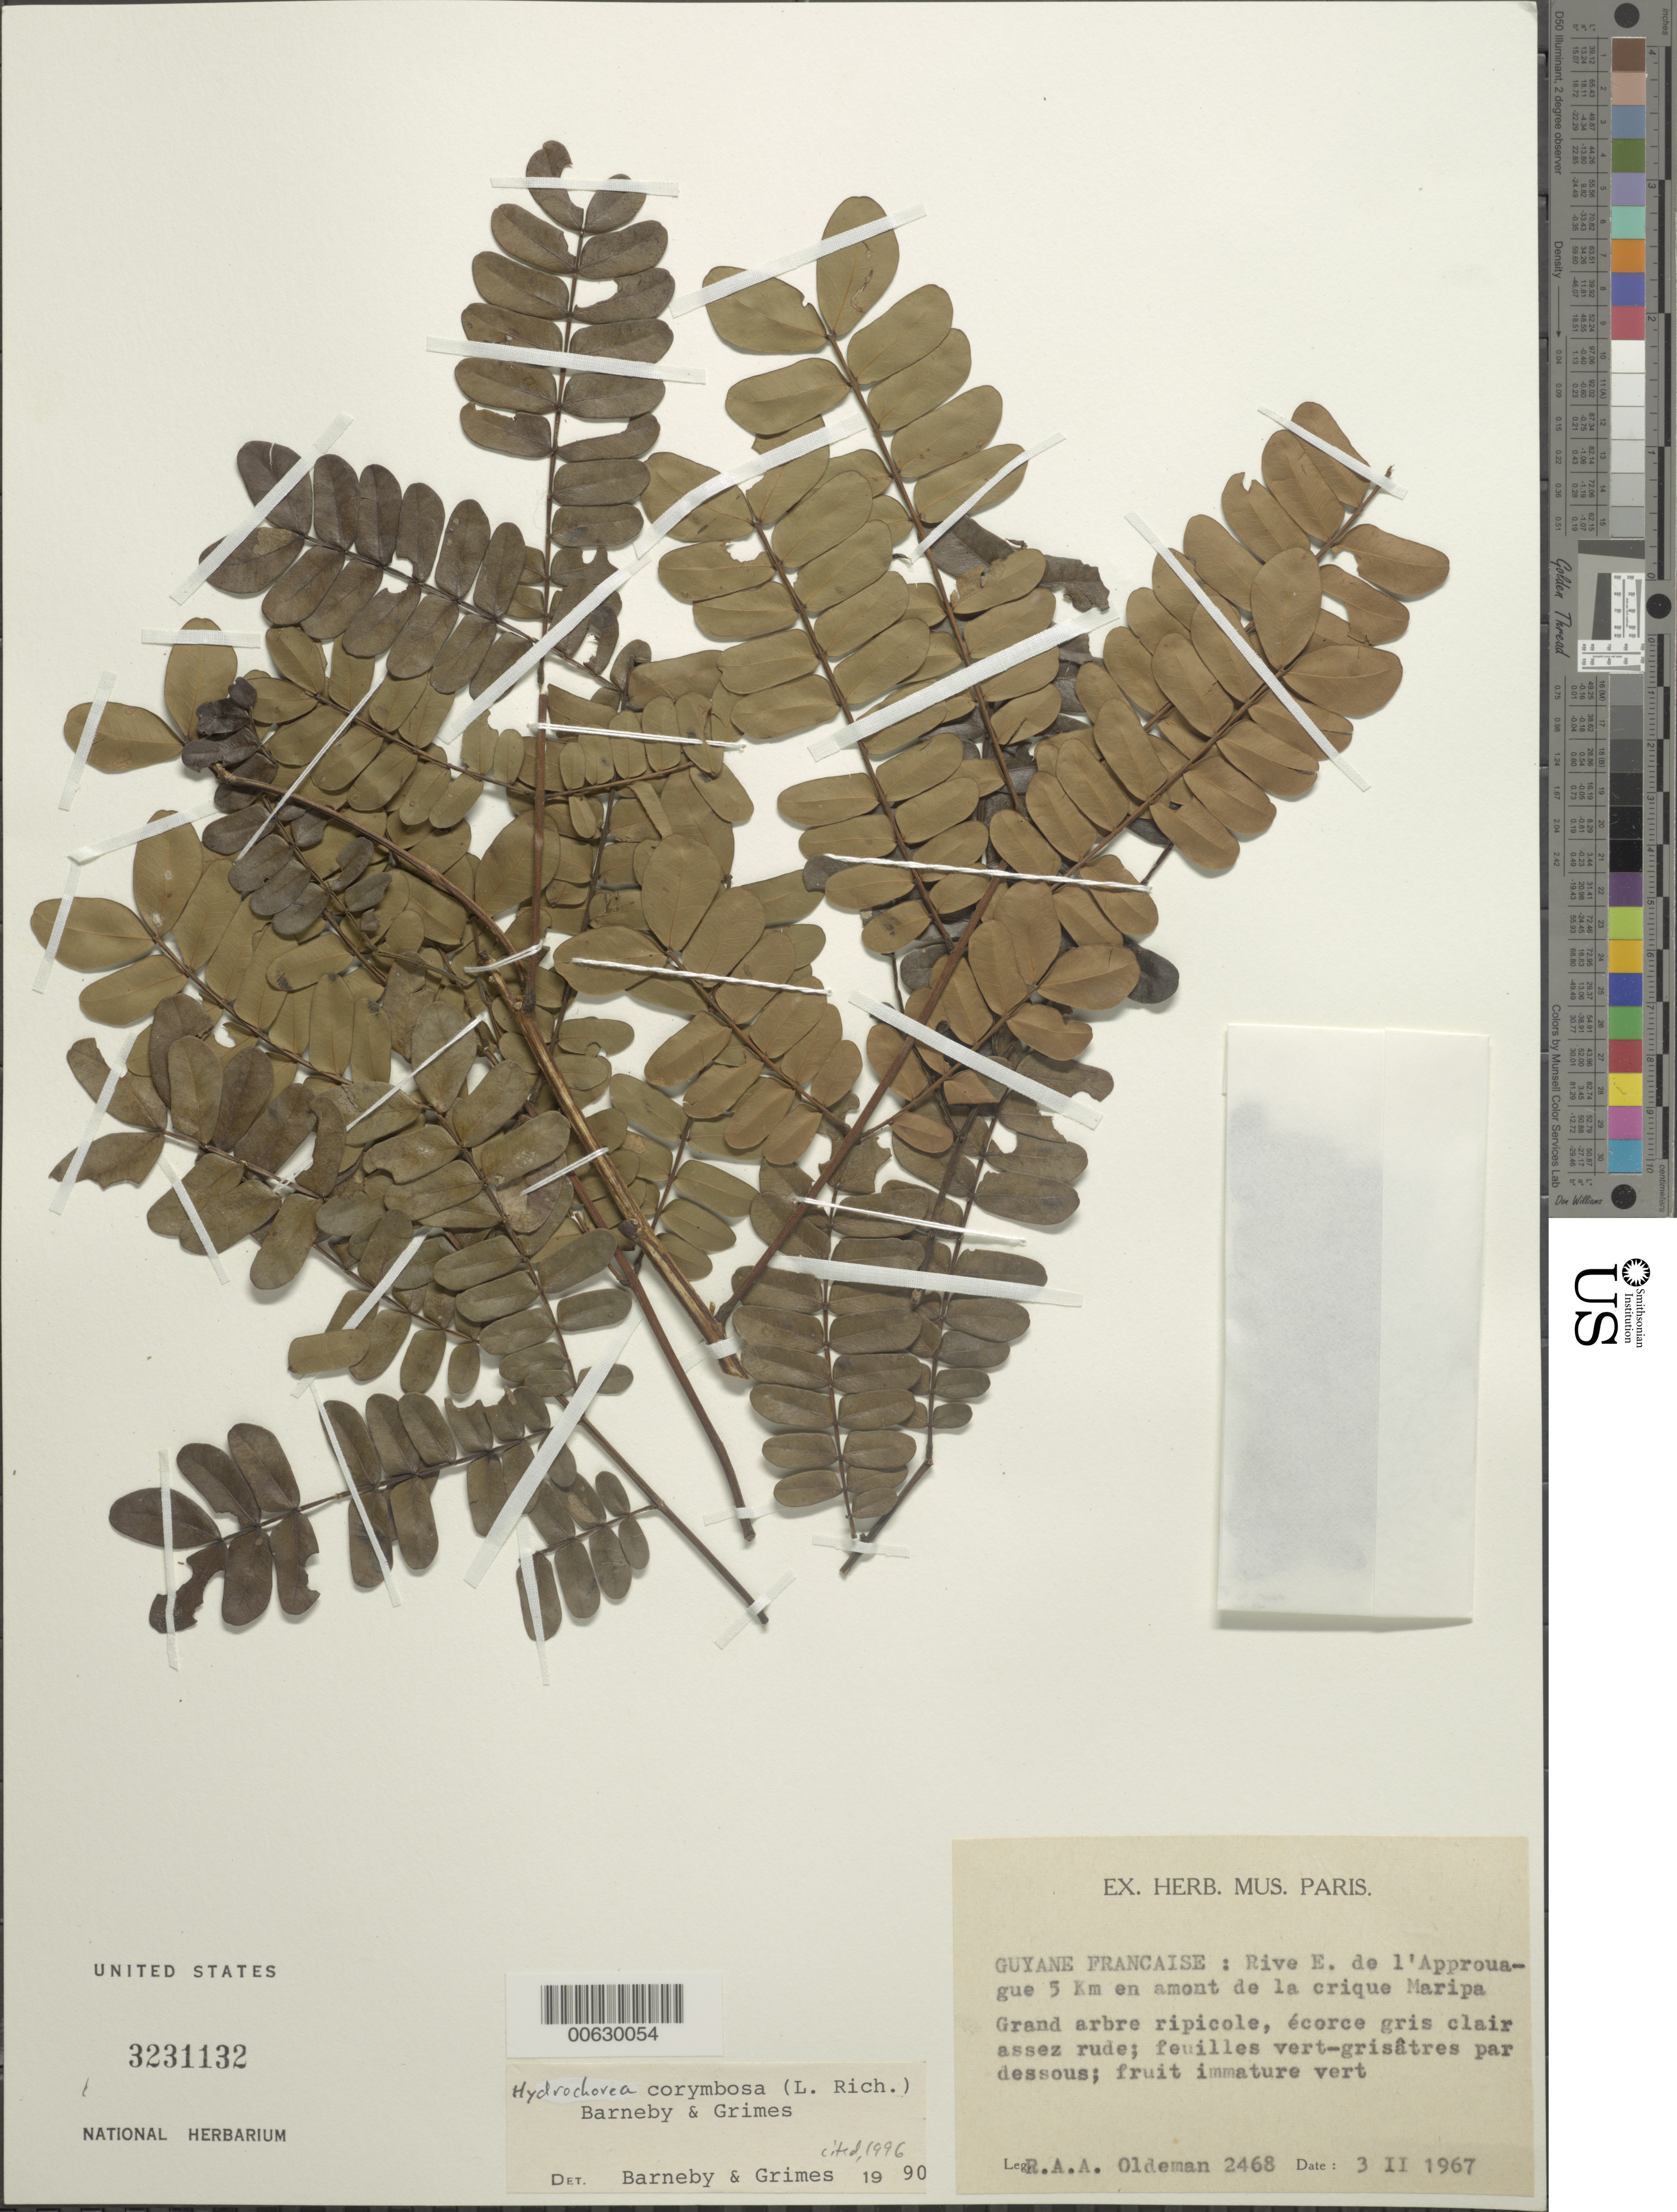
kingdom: Plantae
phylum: Tracheophyta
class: Magnoliopsida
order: Fabales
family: Fabaceae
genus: Hydrochorea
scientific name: Hydrochorea corymbosa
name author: (Rich.) Barneby & J.W. Grimes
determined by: Barneby, R. C.; Grimes, J. W.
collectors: R. Oldeman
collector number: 2468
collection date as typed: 3-Feb-67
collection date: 1967-02-03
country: French Guiana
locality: Approuague R., rive E de, 5 km en amont de la crique Maripa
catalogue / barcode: US 3231132